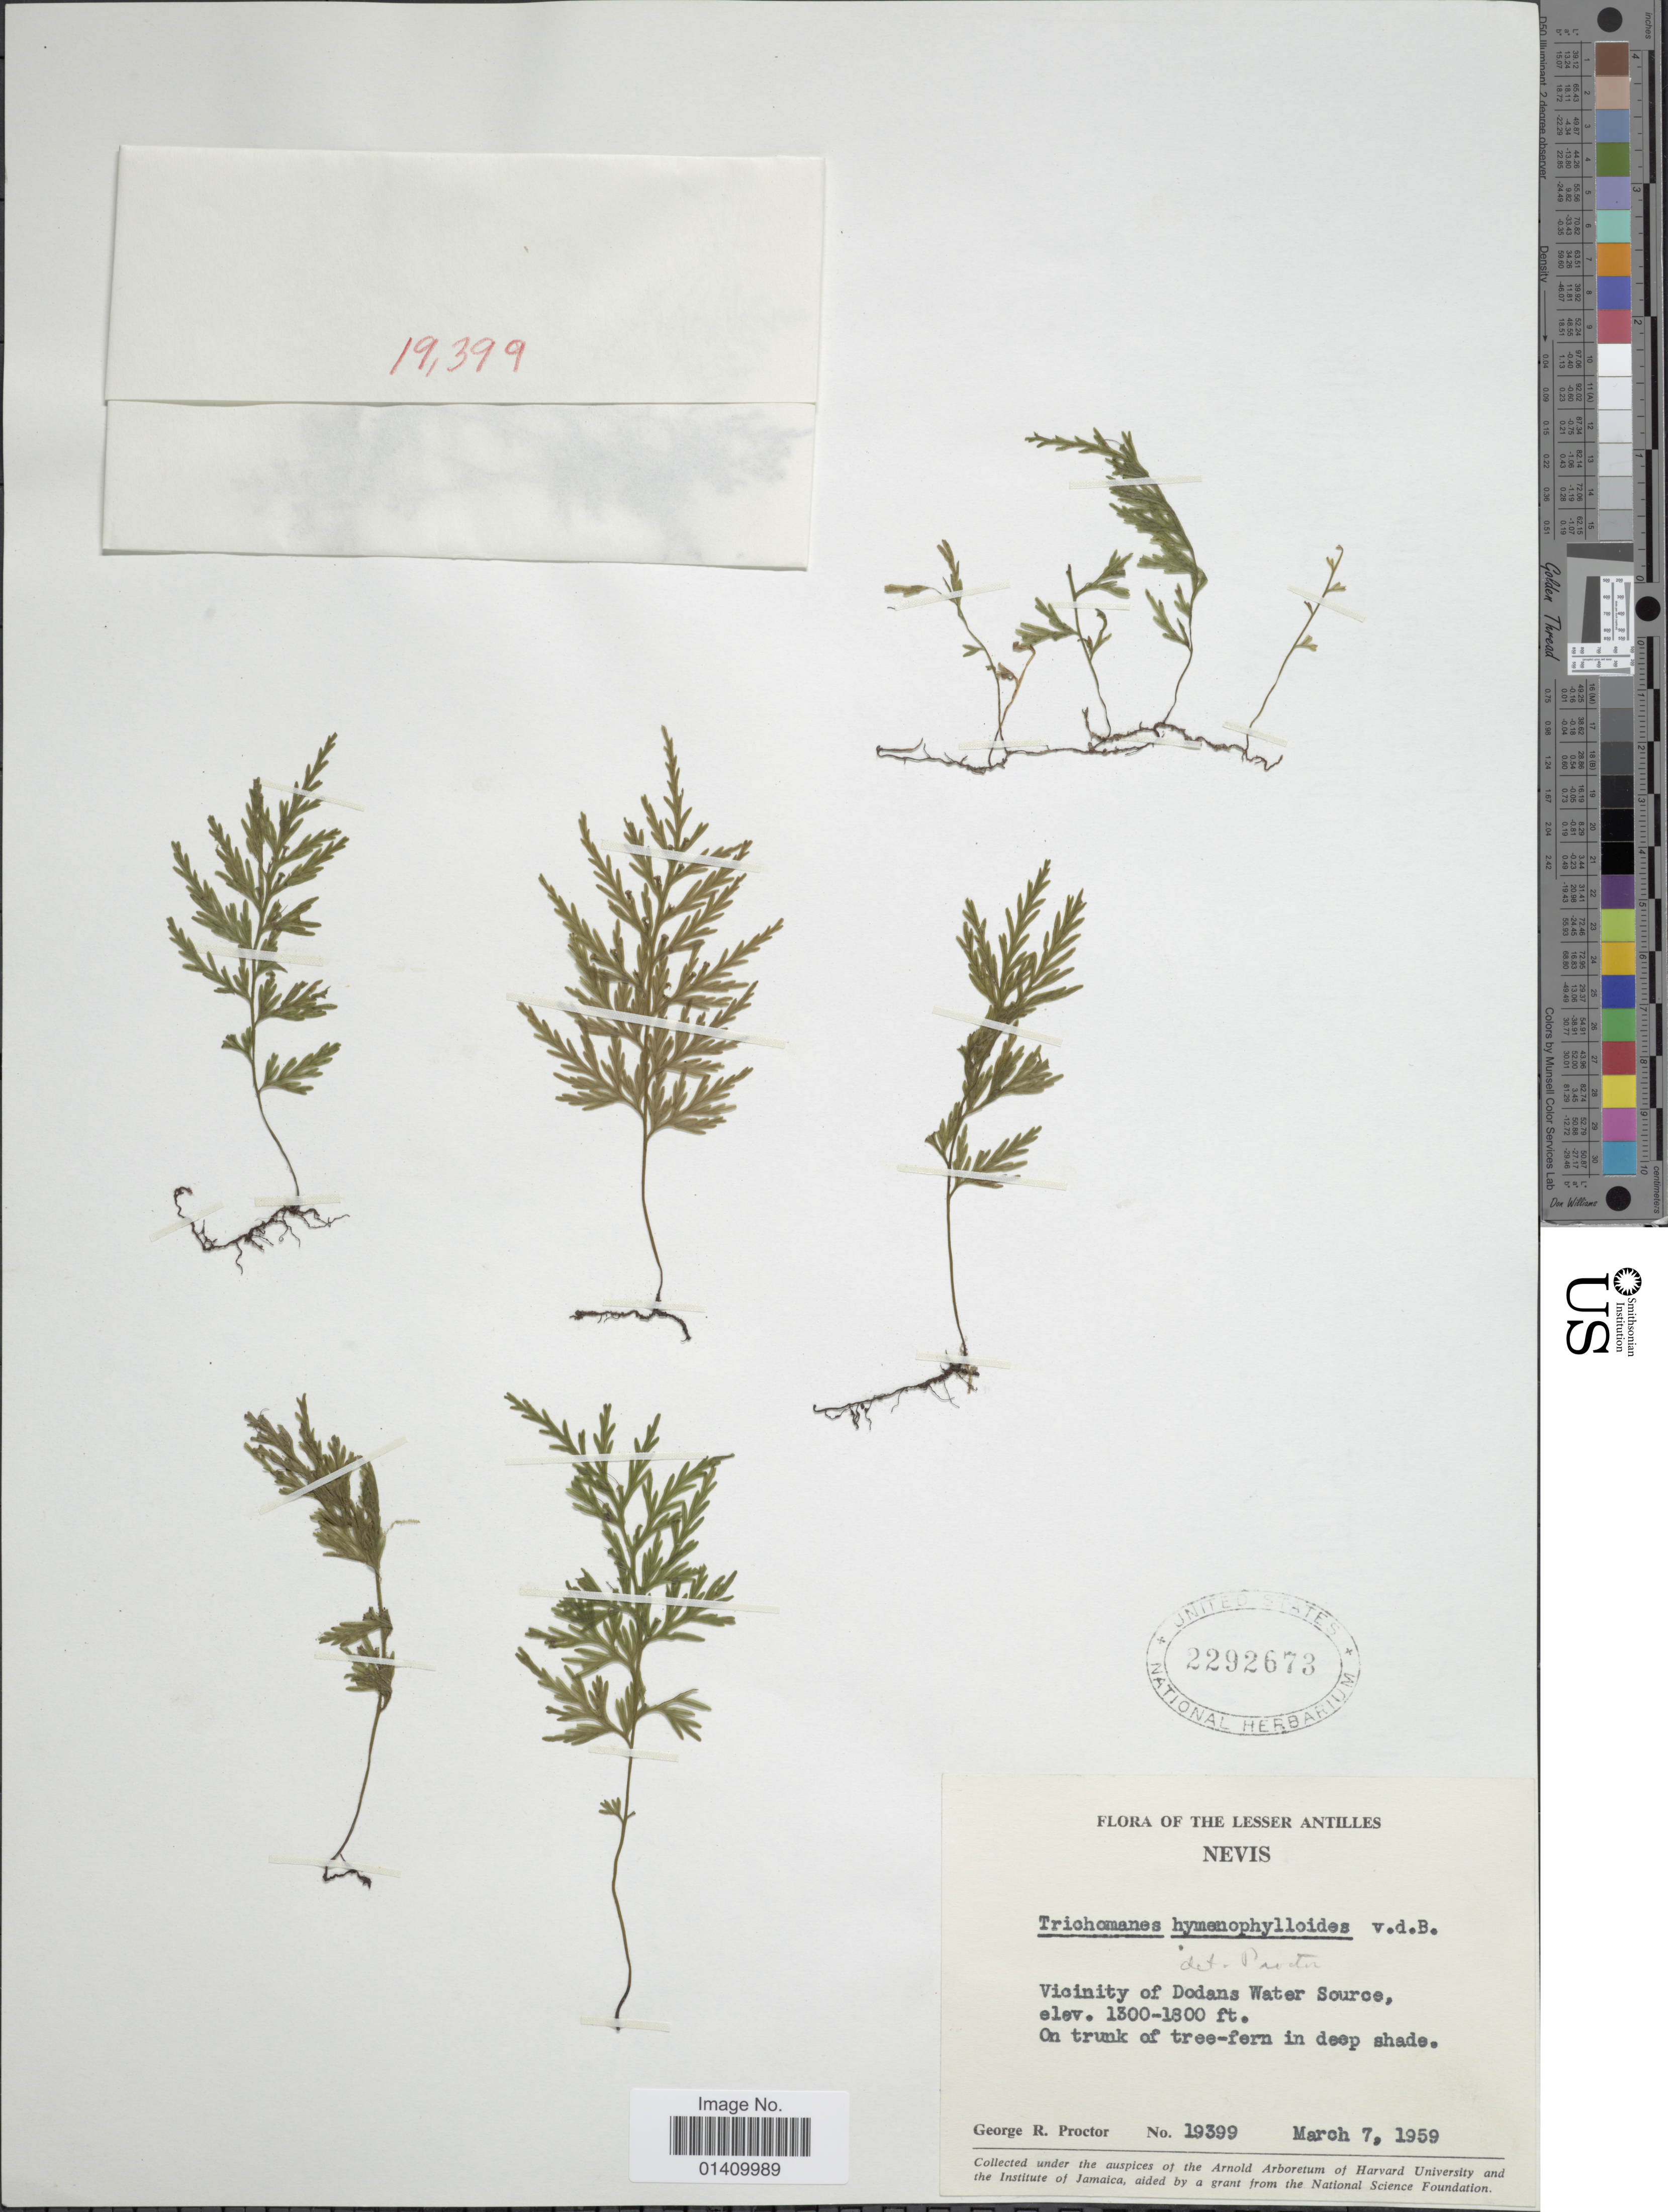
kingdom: Plantae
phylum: Tracheophyta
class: Polypodiopsida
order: Hymenophyllales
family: Hymenophyllaceae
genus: Polyphlebium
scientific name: Polyphlebium hymenophylloides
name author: (Bosch) Ebihara & Dubuisson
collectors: G. R. Proctor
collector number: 19399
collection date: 1959-03-07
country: St. Christopher-Nevis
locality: The Lesser Antilles, Nevis, vicinity of Dodans water source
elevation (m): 396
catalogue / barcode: US 2292673